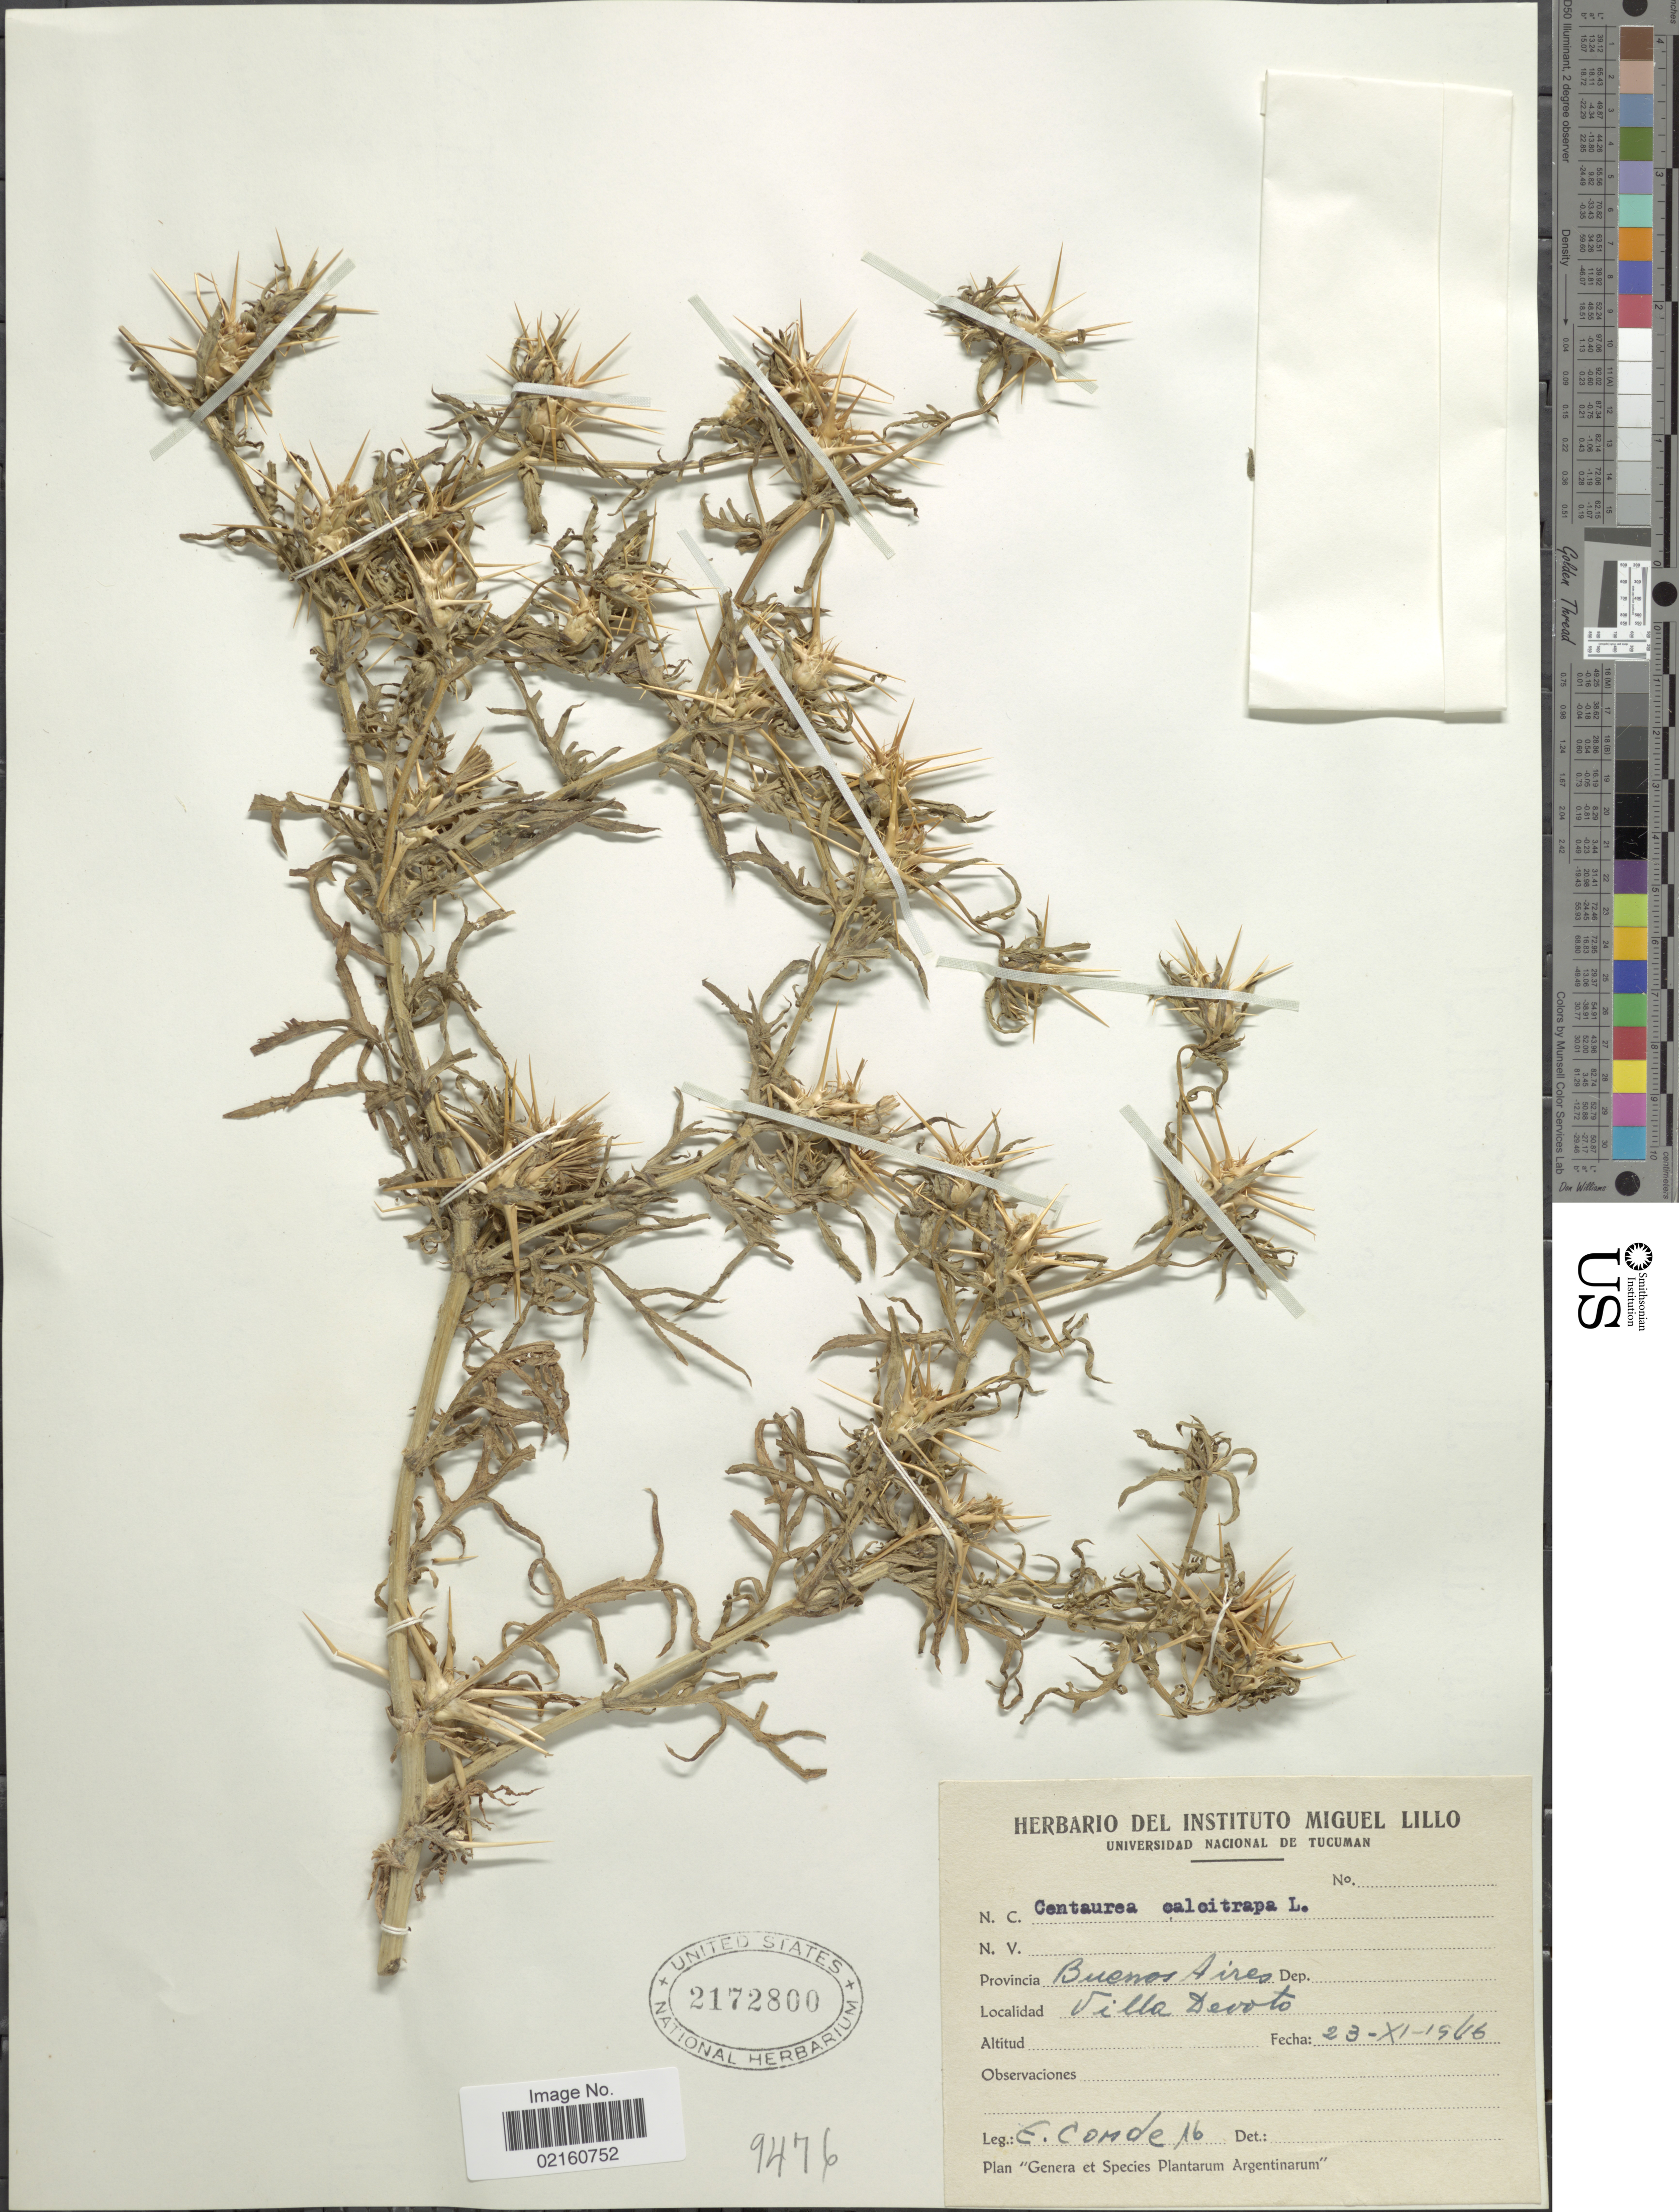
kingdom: Plantae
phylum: Tracheophyta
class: Magnoliopsida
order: Asterales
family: Asteraceae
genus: Centaurea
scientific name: Centaurea calcitrapa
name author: L.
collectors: E. Comde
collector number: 16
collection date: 1946-11-23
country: Argentina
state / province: Buenos Aires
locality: Villa Desoto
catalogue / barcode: US 2172800